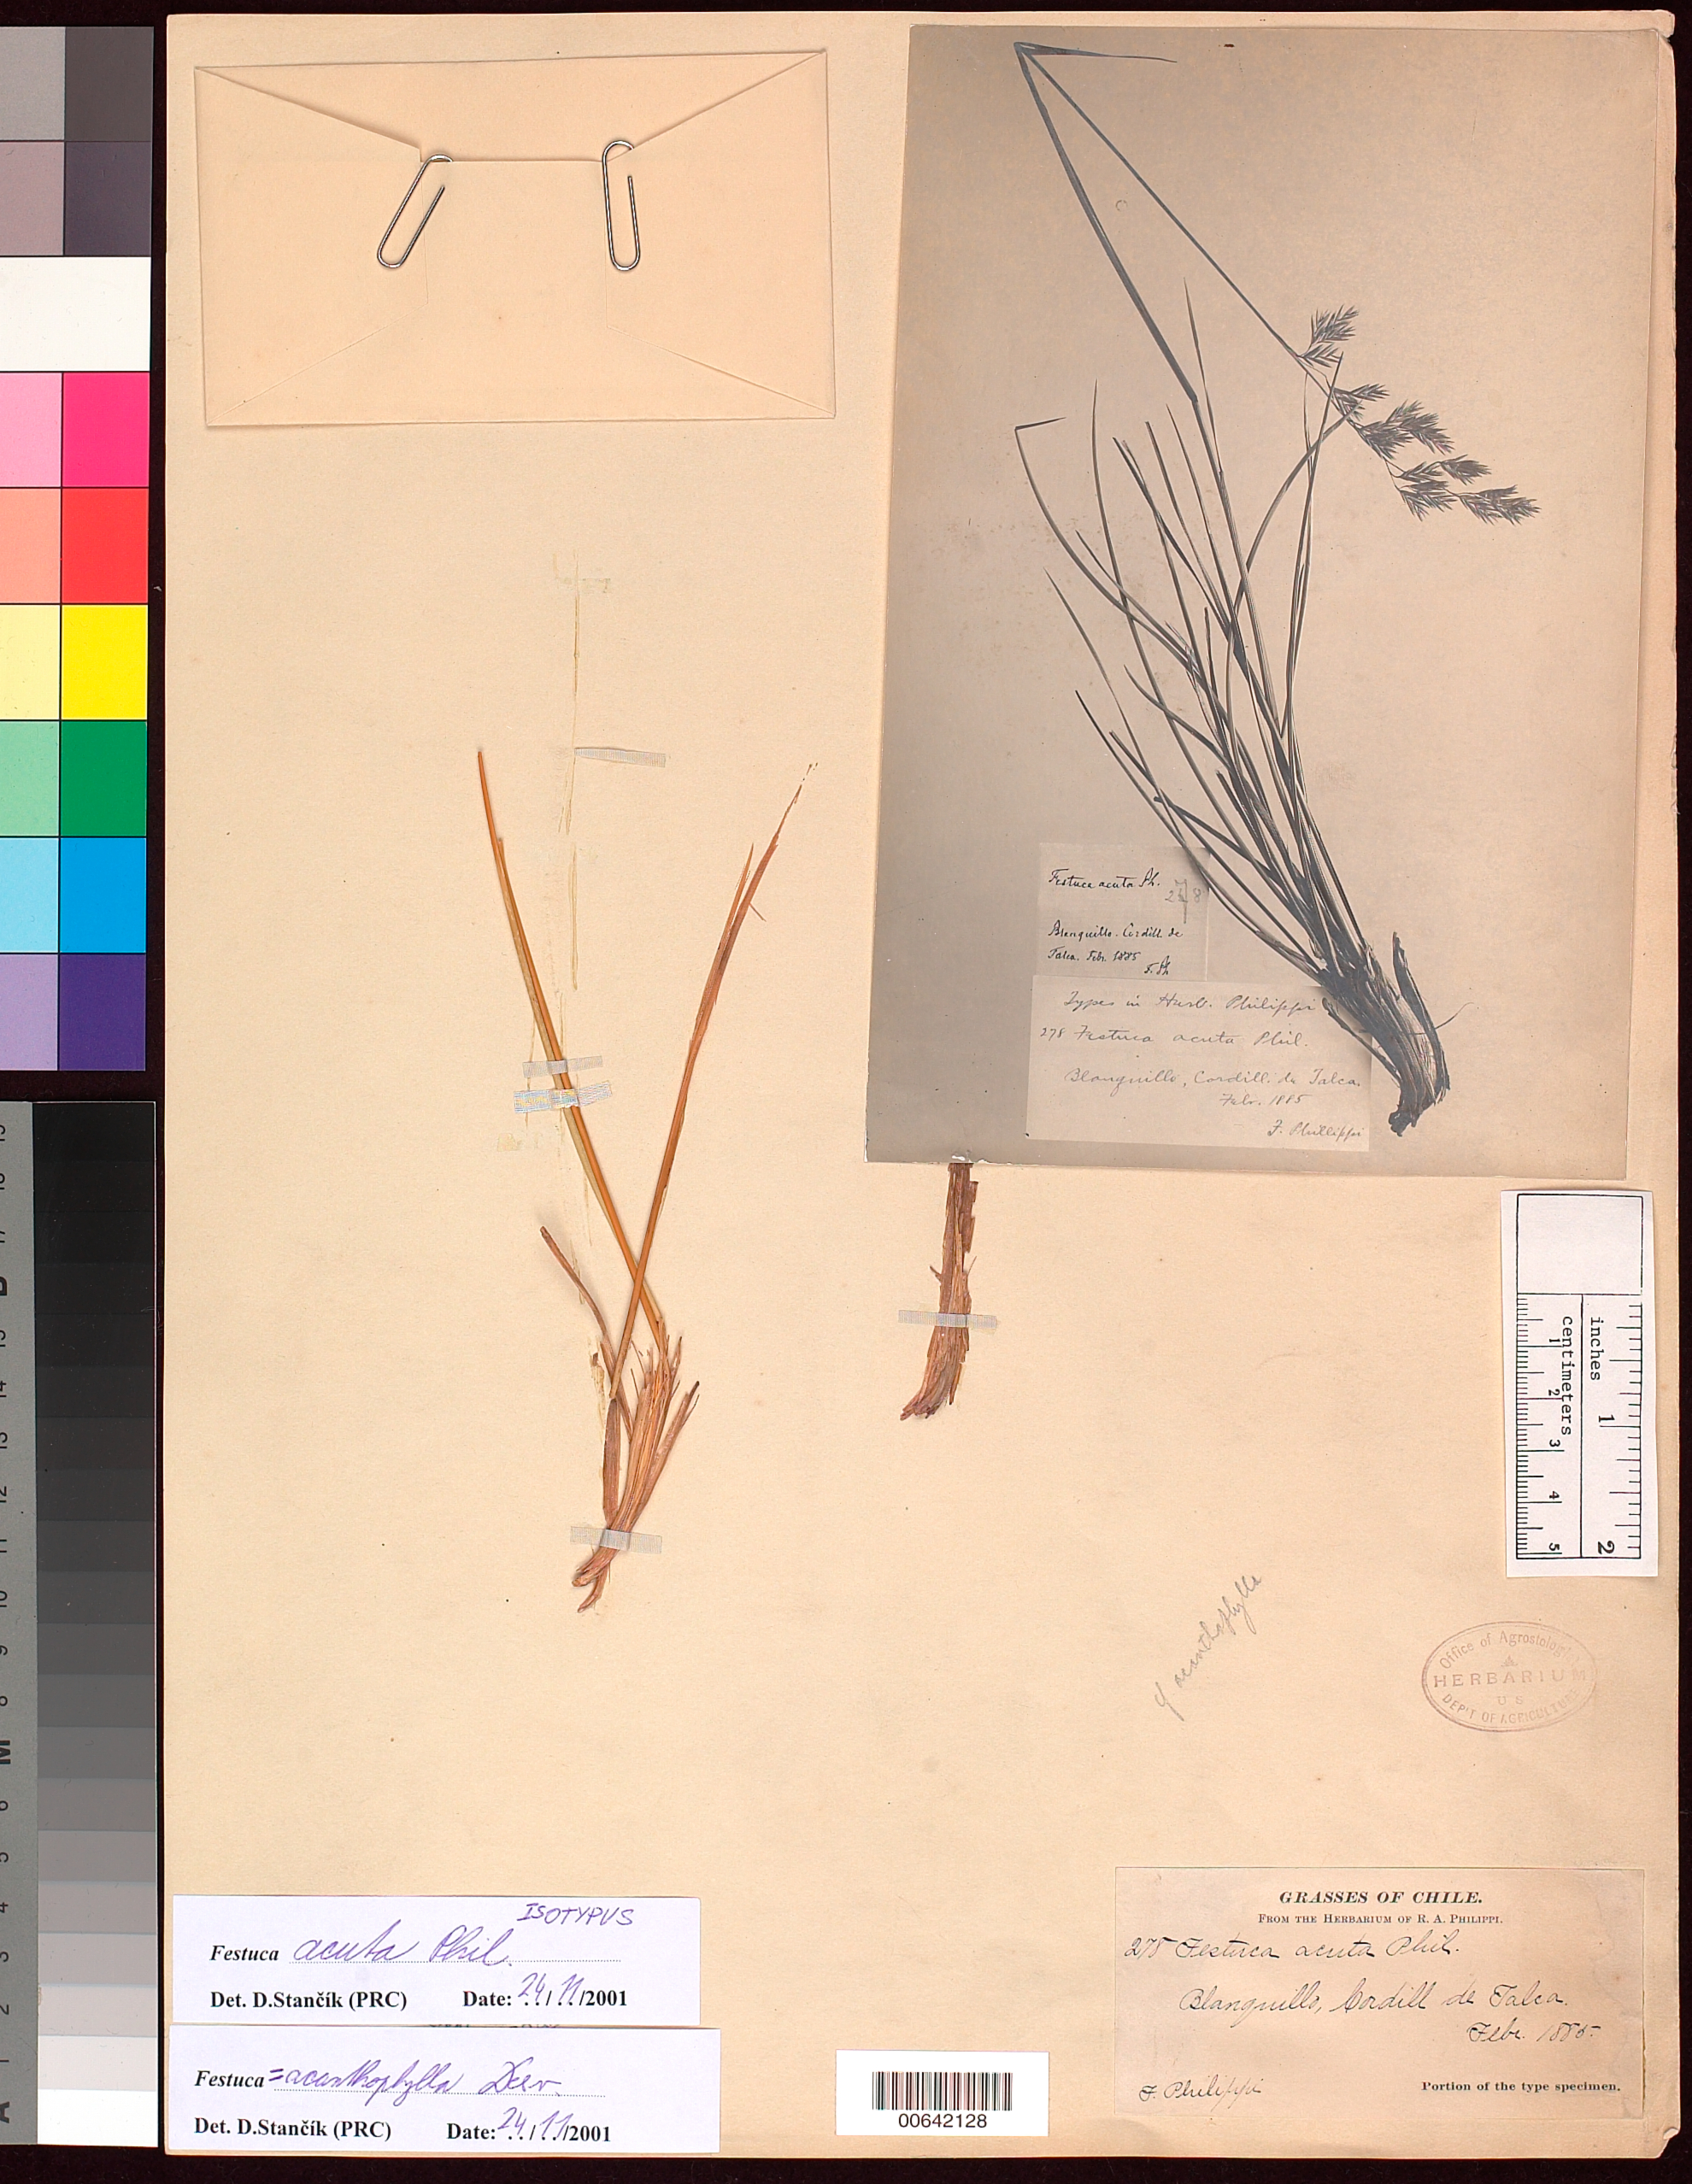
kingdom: Plantae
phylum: Tracheophyta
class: Liliopsida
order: Poales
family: Poaceae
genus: Festuca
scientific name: Festuca acuta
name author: Phil.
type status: Isotype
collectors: F. Philippi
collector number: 278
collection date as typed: Feb 1885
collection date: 1885-02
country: Chile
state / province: Maule (VII)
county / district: Talca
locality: Talca. Blanquillo, Cordill. de Talca.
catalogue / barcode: US 556554